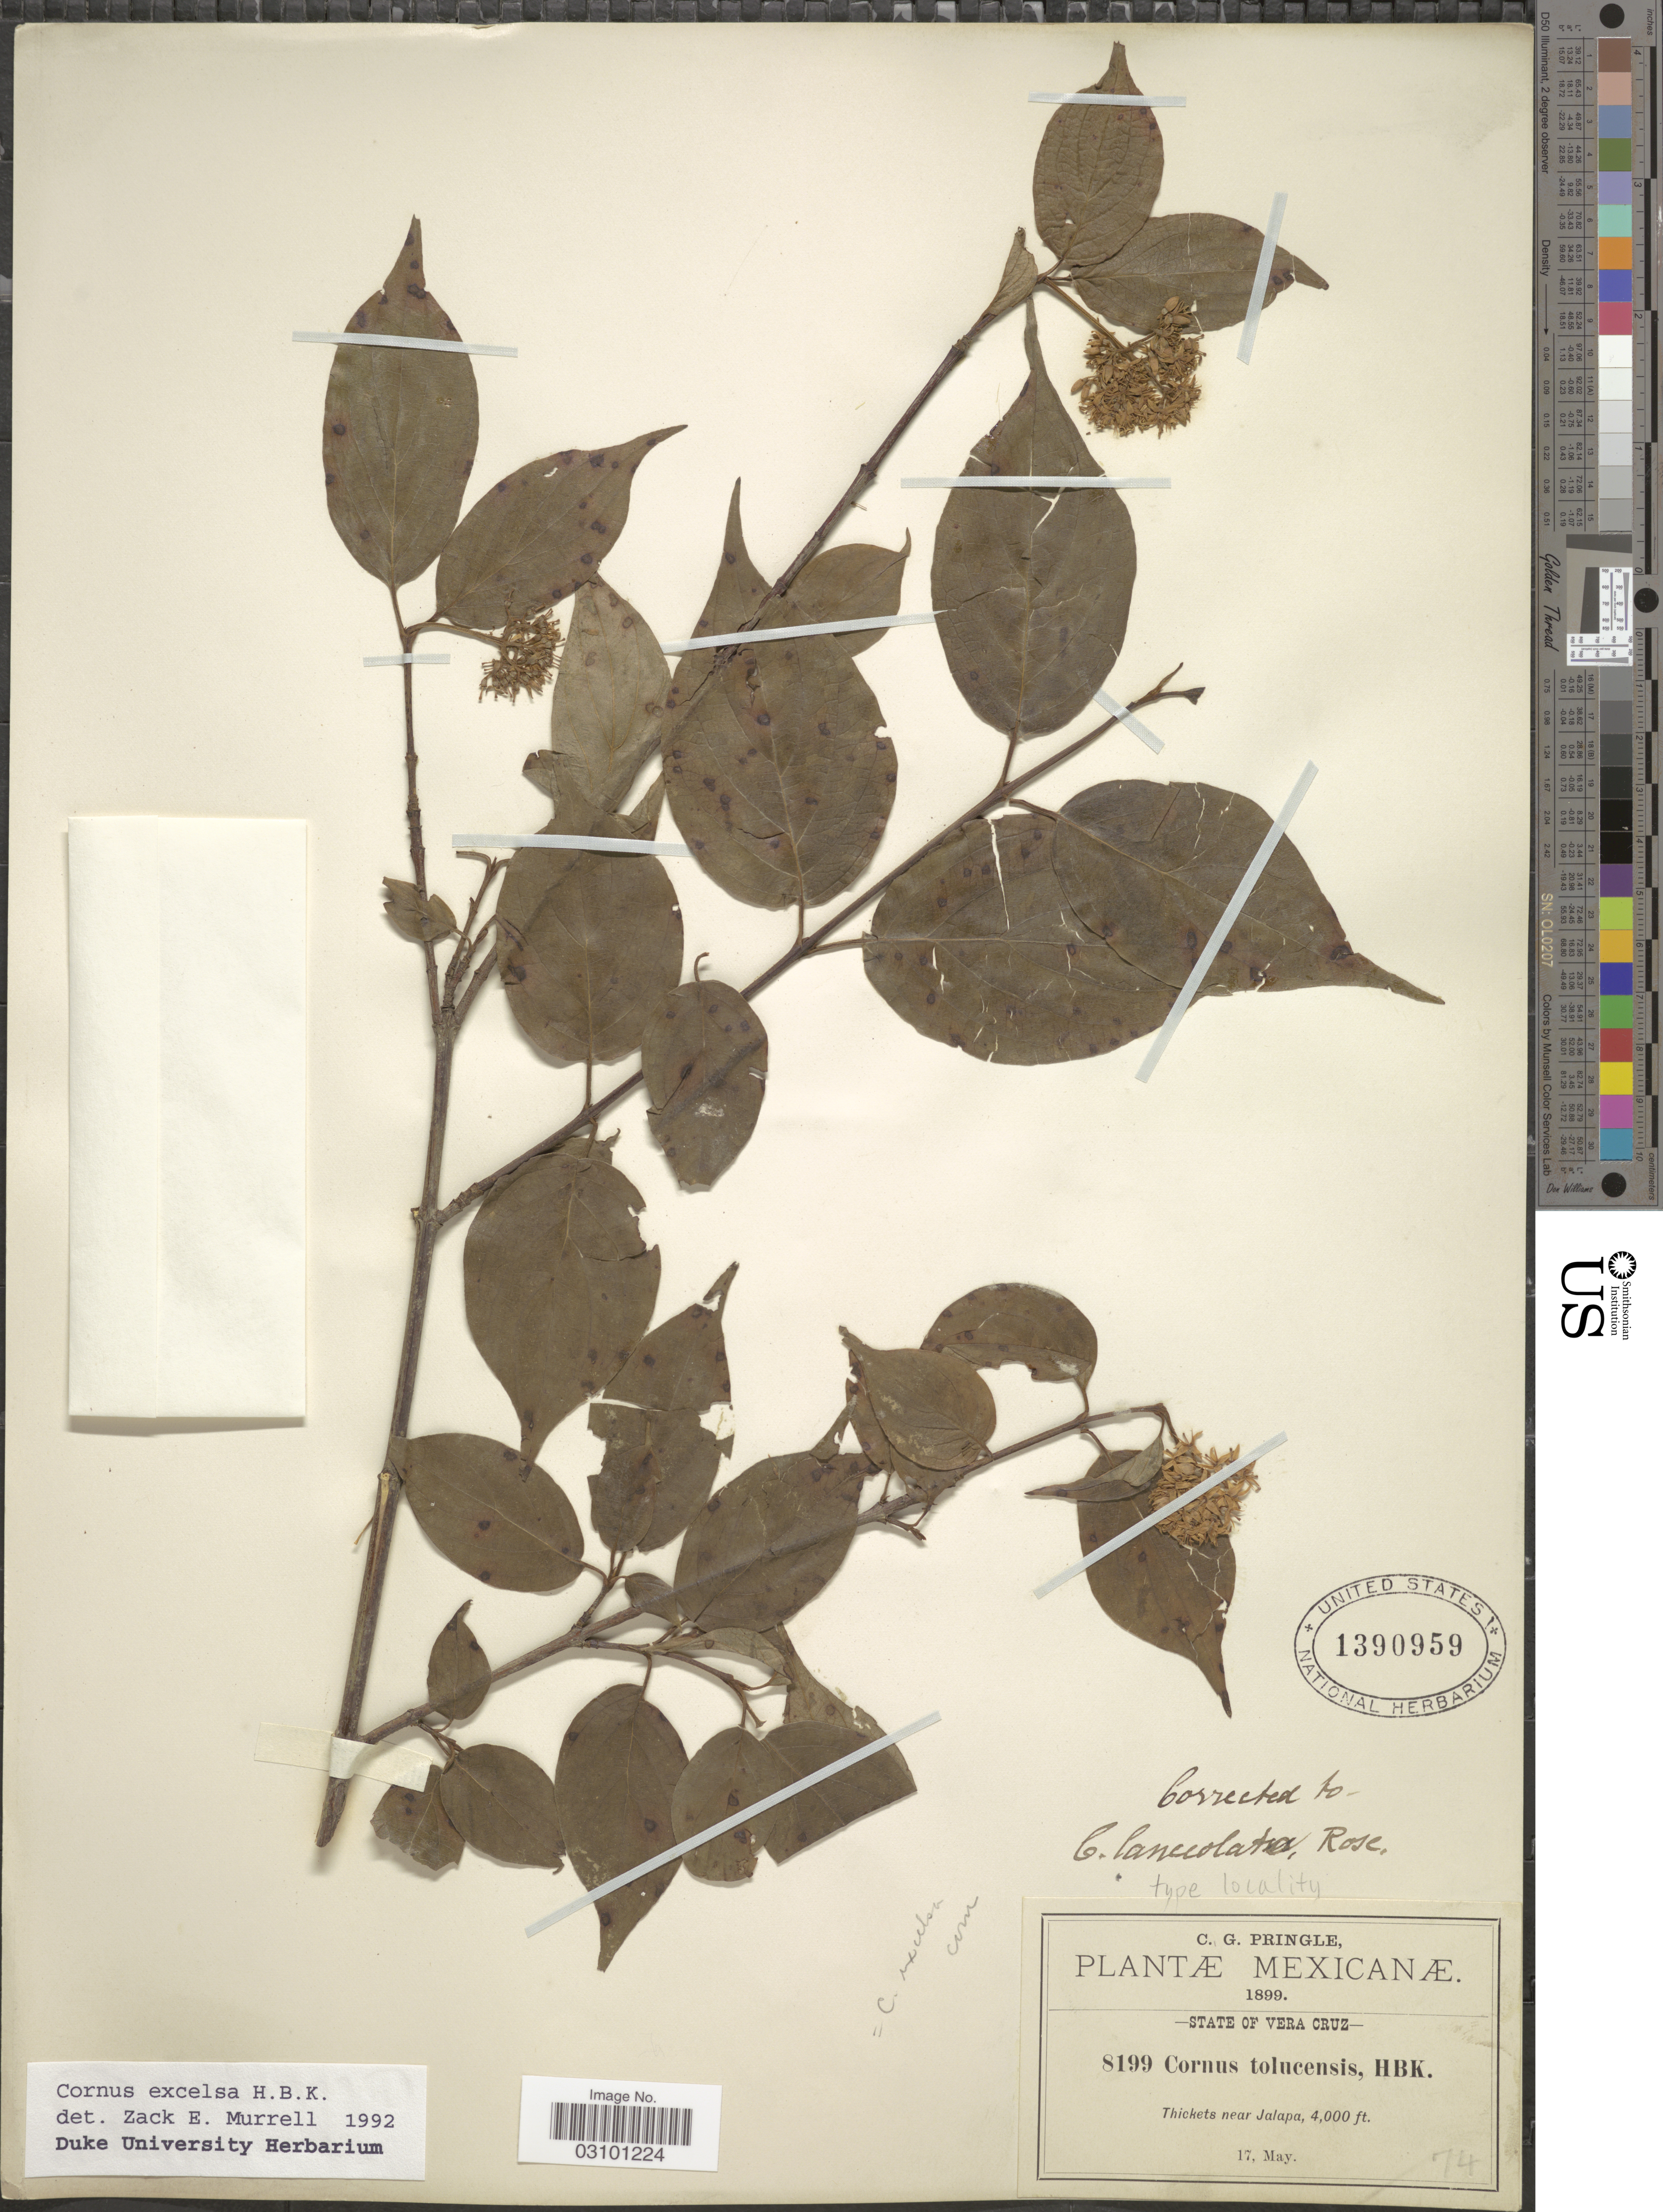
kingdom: Plantae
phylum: Tracheophyta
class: Magnoliopsida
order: Cornales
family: Cornaceae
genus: Cornus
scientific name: Cornus excelsa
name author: Kunth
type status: Possible Type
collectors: C. G. Pringle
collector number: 8199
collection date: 1899-05-17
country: Mexico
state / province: Veracruz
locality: Vera Cruz. Thickets near Jalapa.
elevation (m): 1219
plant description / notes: Type collection of Cornus lanceolata Rose? Protologue confusingly cites both Pringle 8199 (from Veracruz) and "Type", Rose & Hough 8199 (from Morelos) (but Rose 8199 at US is Pinus strobus from Pennsylvania). Rose & Hough 4240 and 4422 are also cited. From the introduction (p. III), types deposited at US, but Rose appears to have made a citation error and lectotypifiction of this name is probably needed. None of the US sheets is annotated as type material, by Rose or any subsequent researchers.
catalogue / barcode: US 1390959